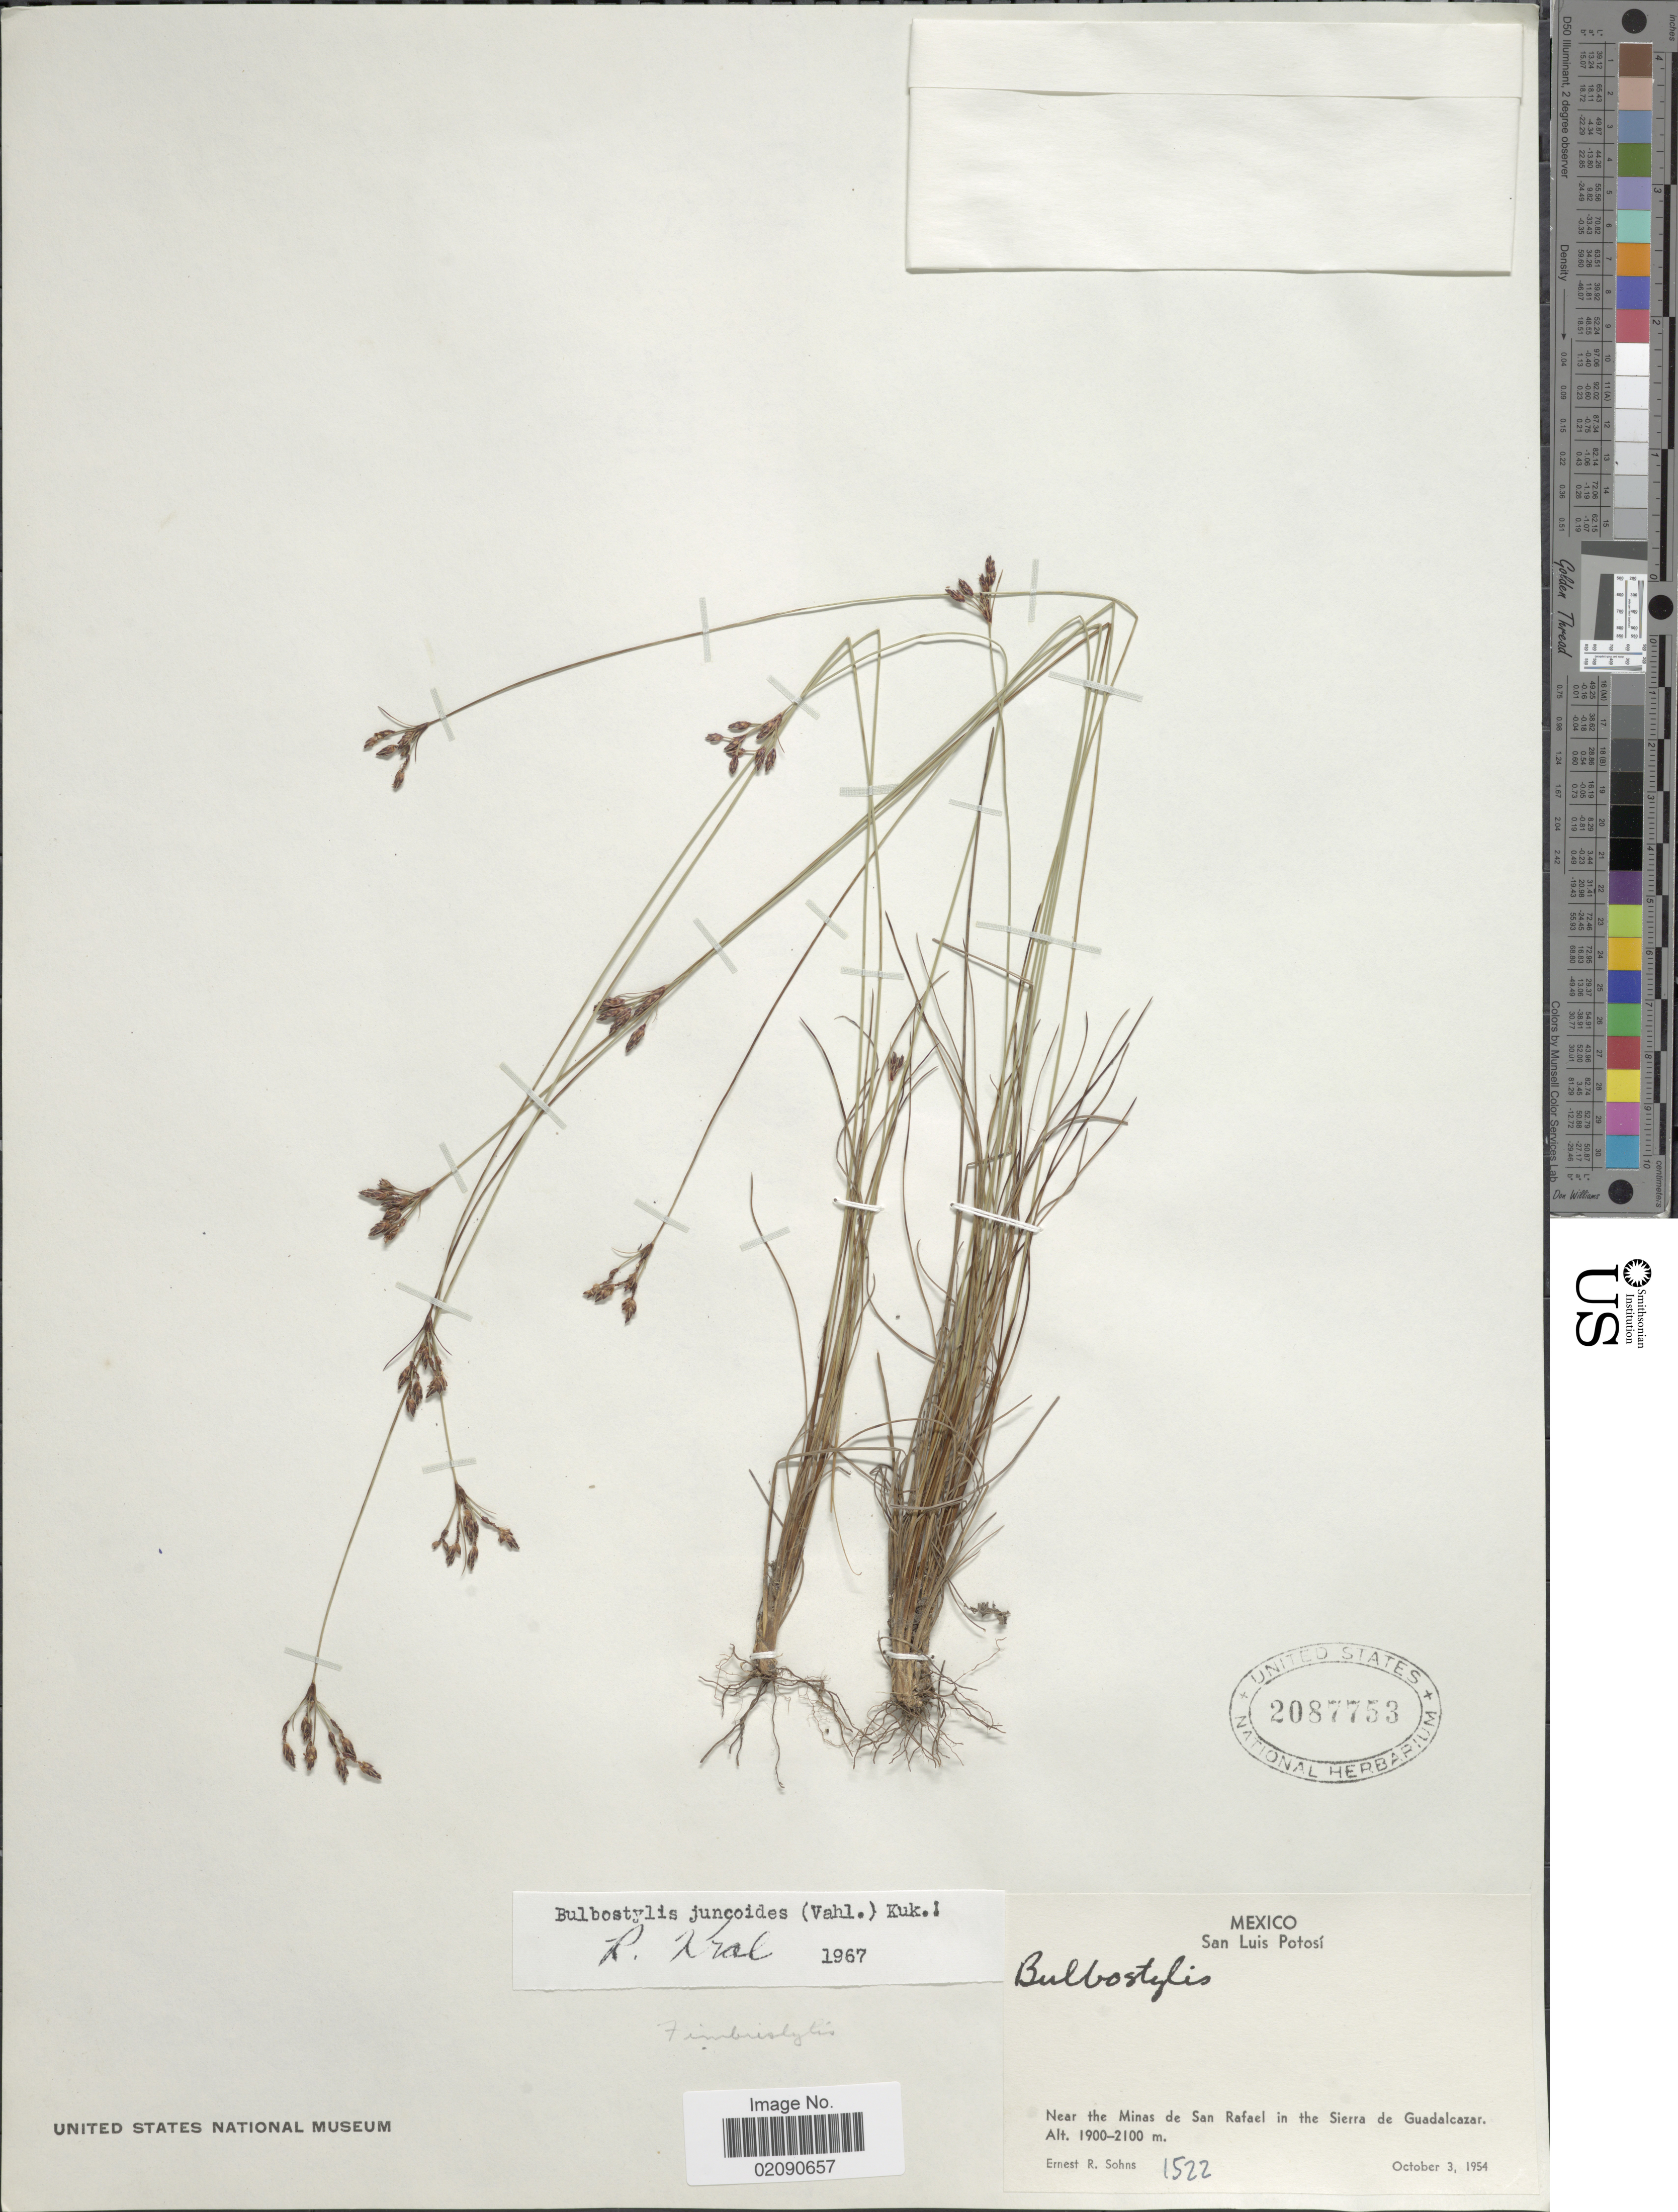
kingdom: Plantae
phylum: Tracheophyta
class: Liliopsida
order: Poales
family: Cyperaceae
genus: Bulbostylis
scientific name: Bulbostylis juncoides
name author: (Vahl) Kük. ex Herter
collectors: E. R. Sohns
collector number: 1522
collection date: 1954-10-03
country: Mexico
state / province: San Luis Potosí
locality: Near the Minas de San Rafael in the Sierra de Guadalcazar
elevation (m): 1900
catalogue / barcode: US 2087753